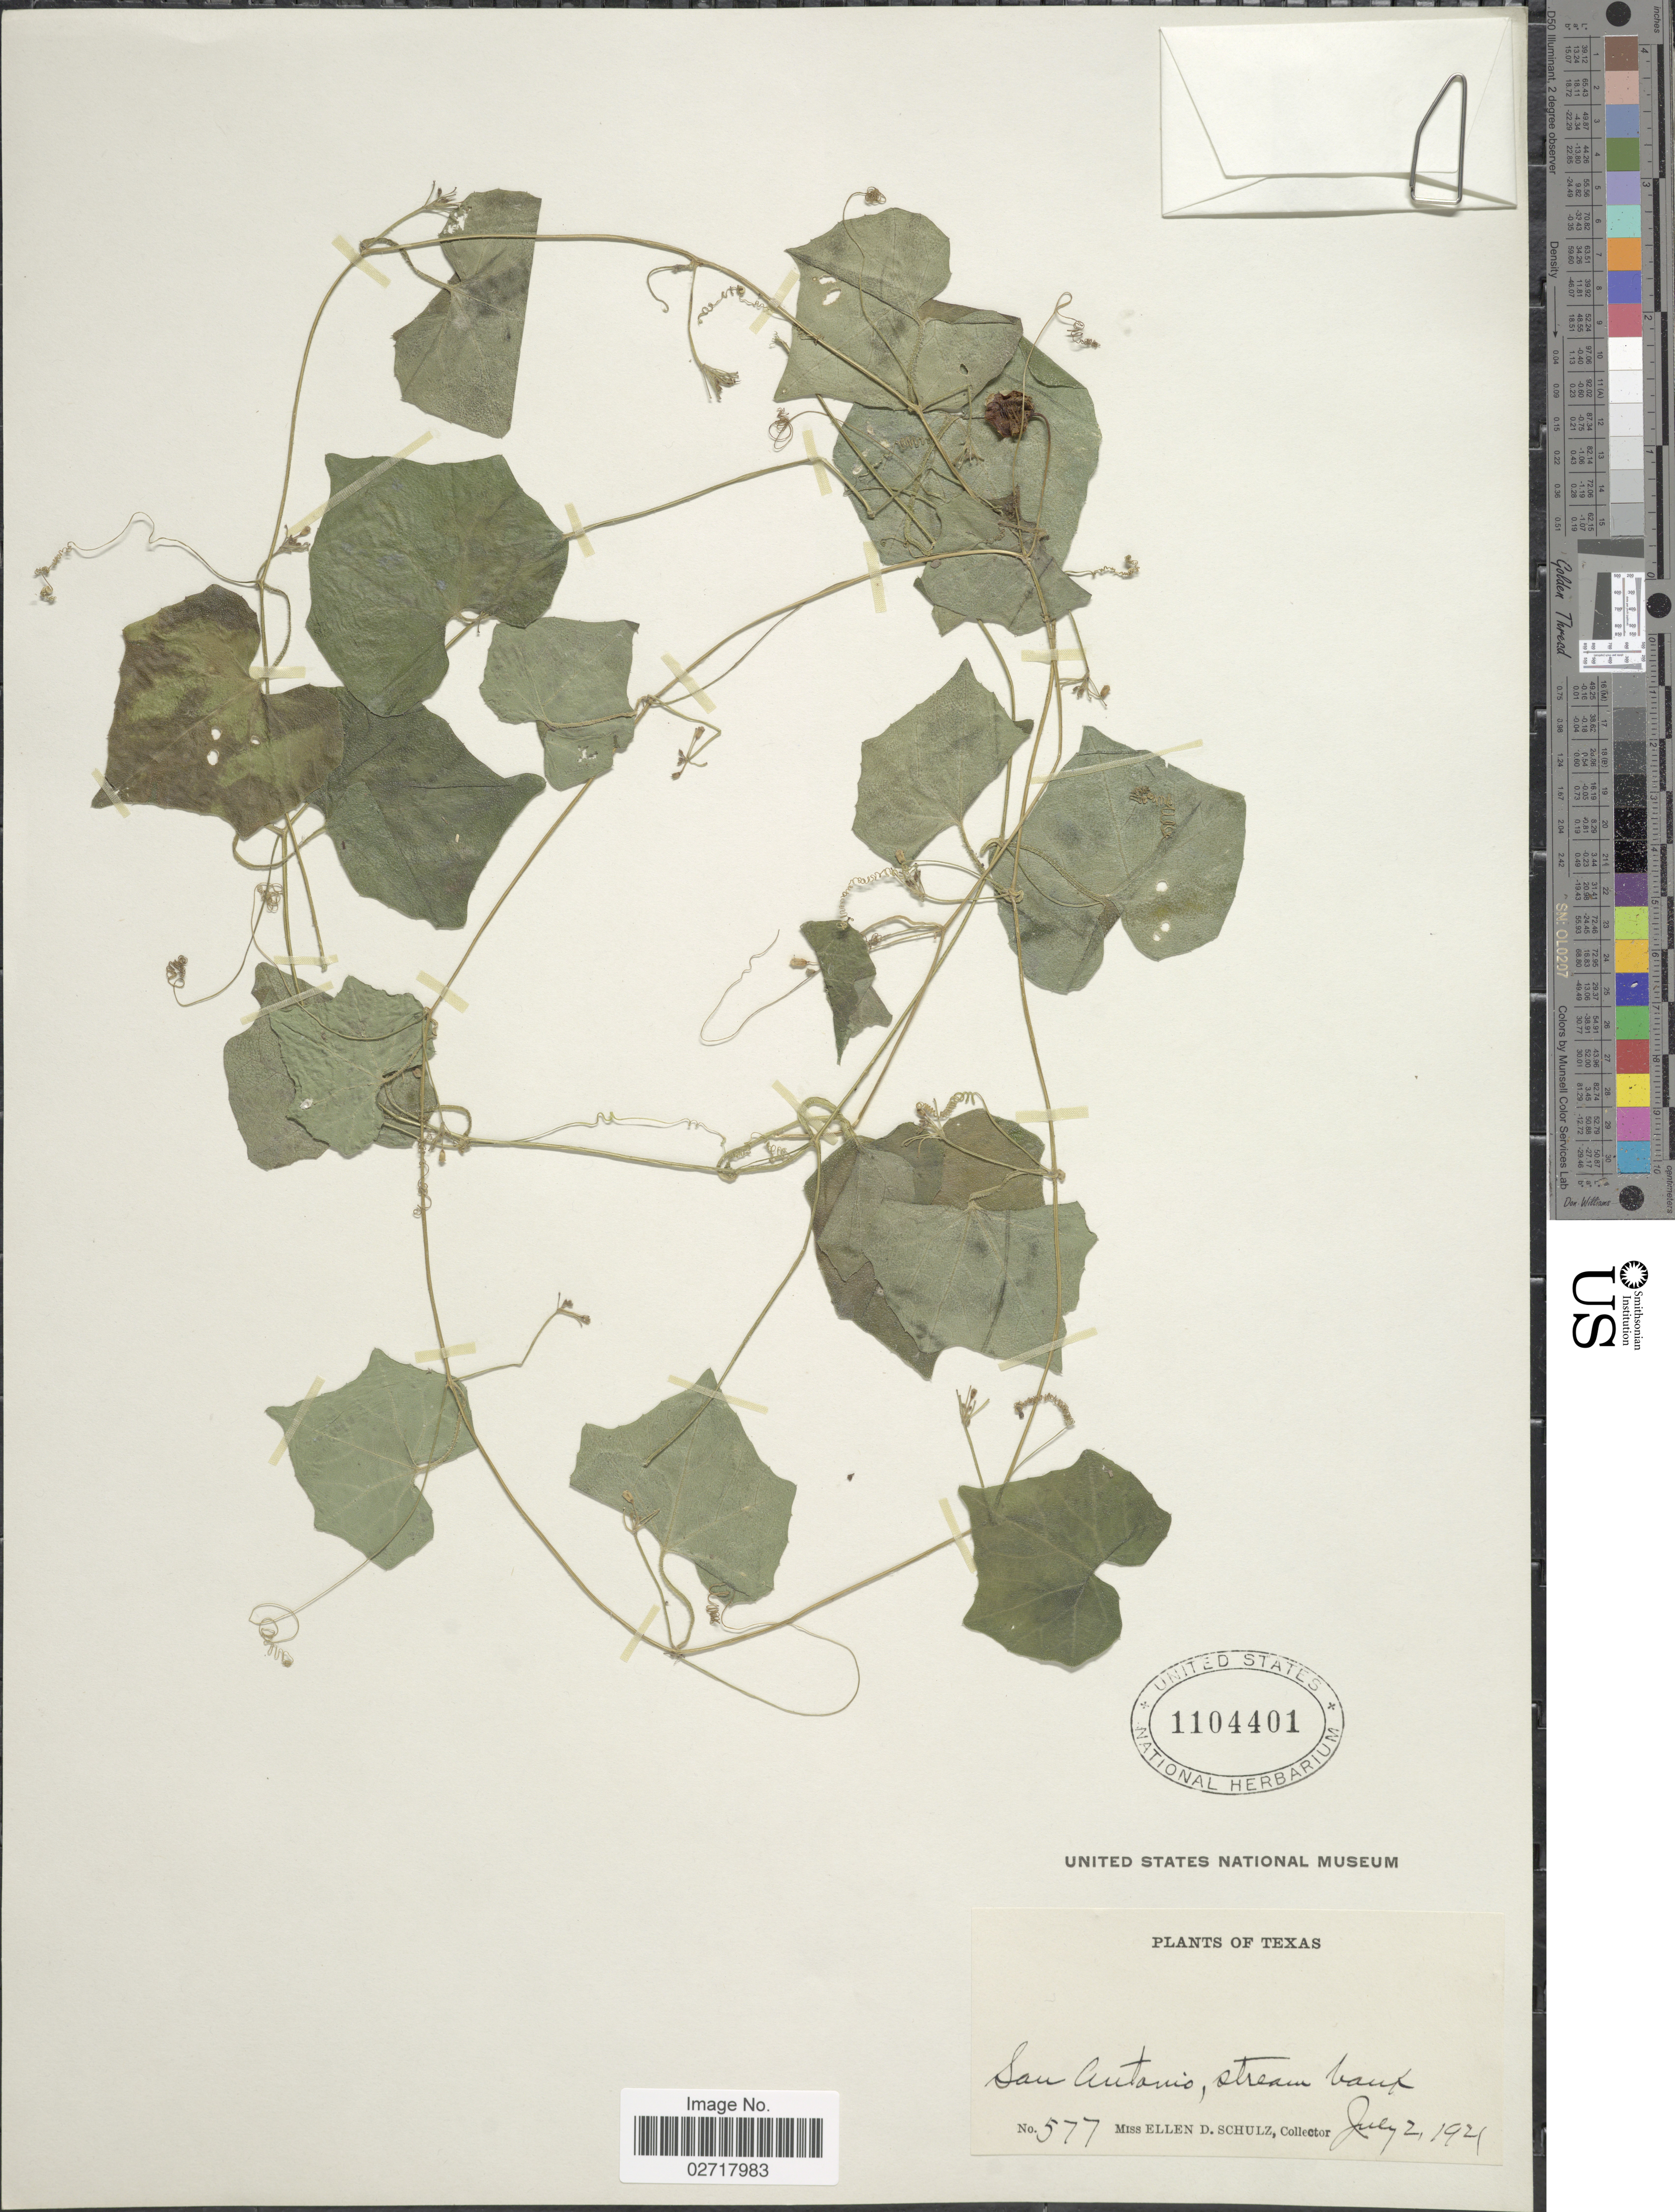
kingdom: Plantae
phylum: Tracheophyta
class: Magnoliopsida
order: Cucurbitales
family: Cucurbitaceae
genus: Melothria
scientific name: Melothria pendula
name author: L.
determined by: Strong, Mark T., (BOT), Smithsonian Institution - National Museum of Natural History (UNITED STATES)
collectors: E. D. Schulz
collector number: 577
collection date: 1921-07-02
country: United States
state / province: Texas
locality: San Antonio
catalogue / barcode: US 1104401